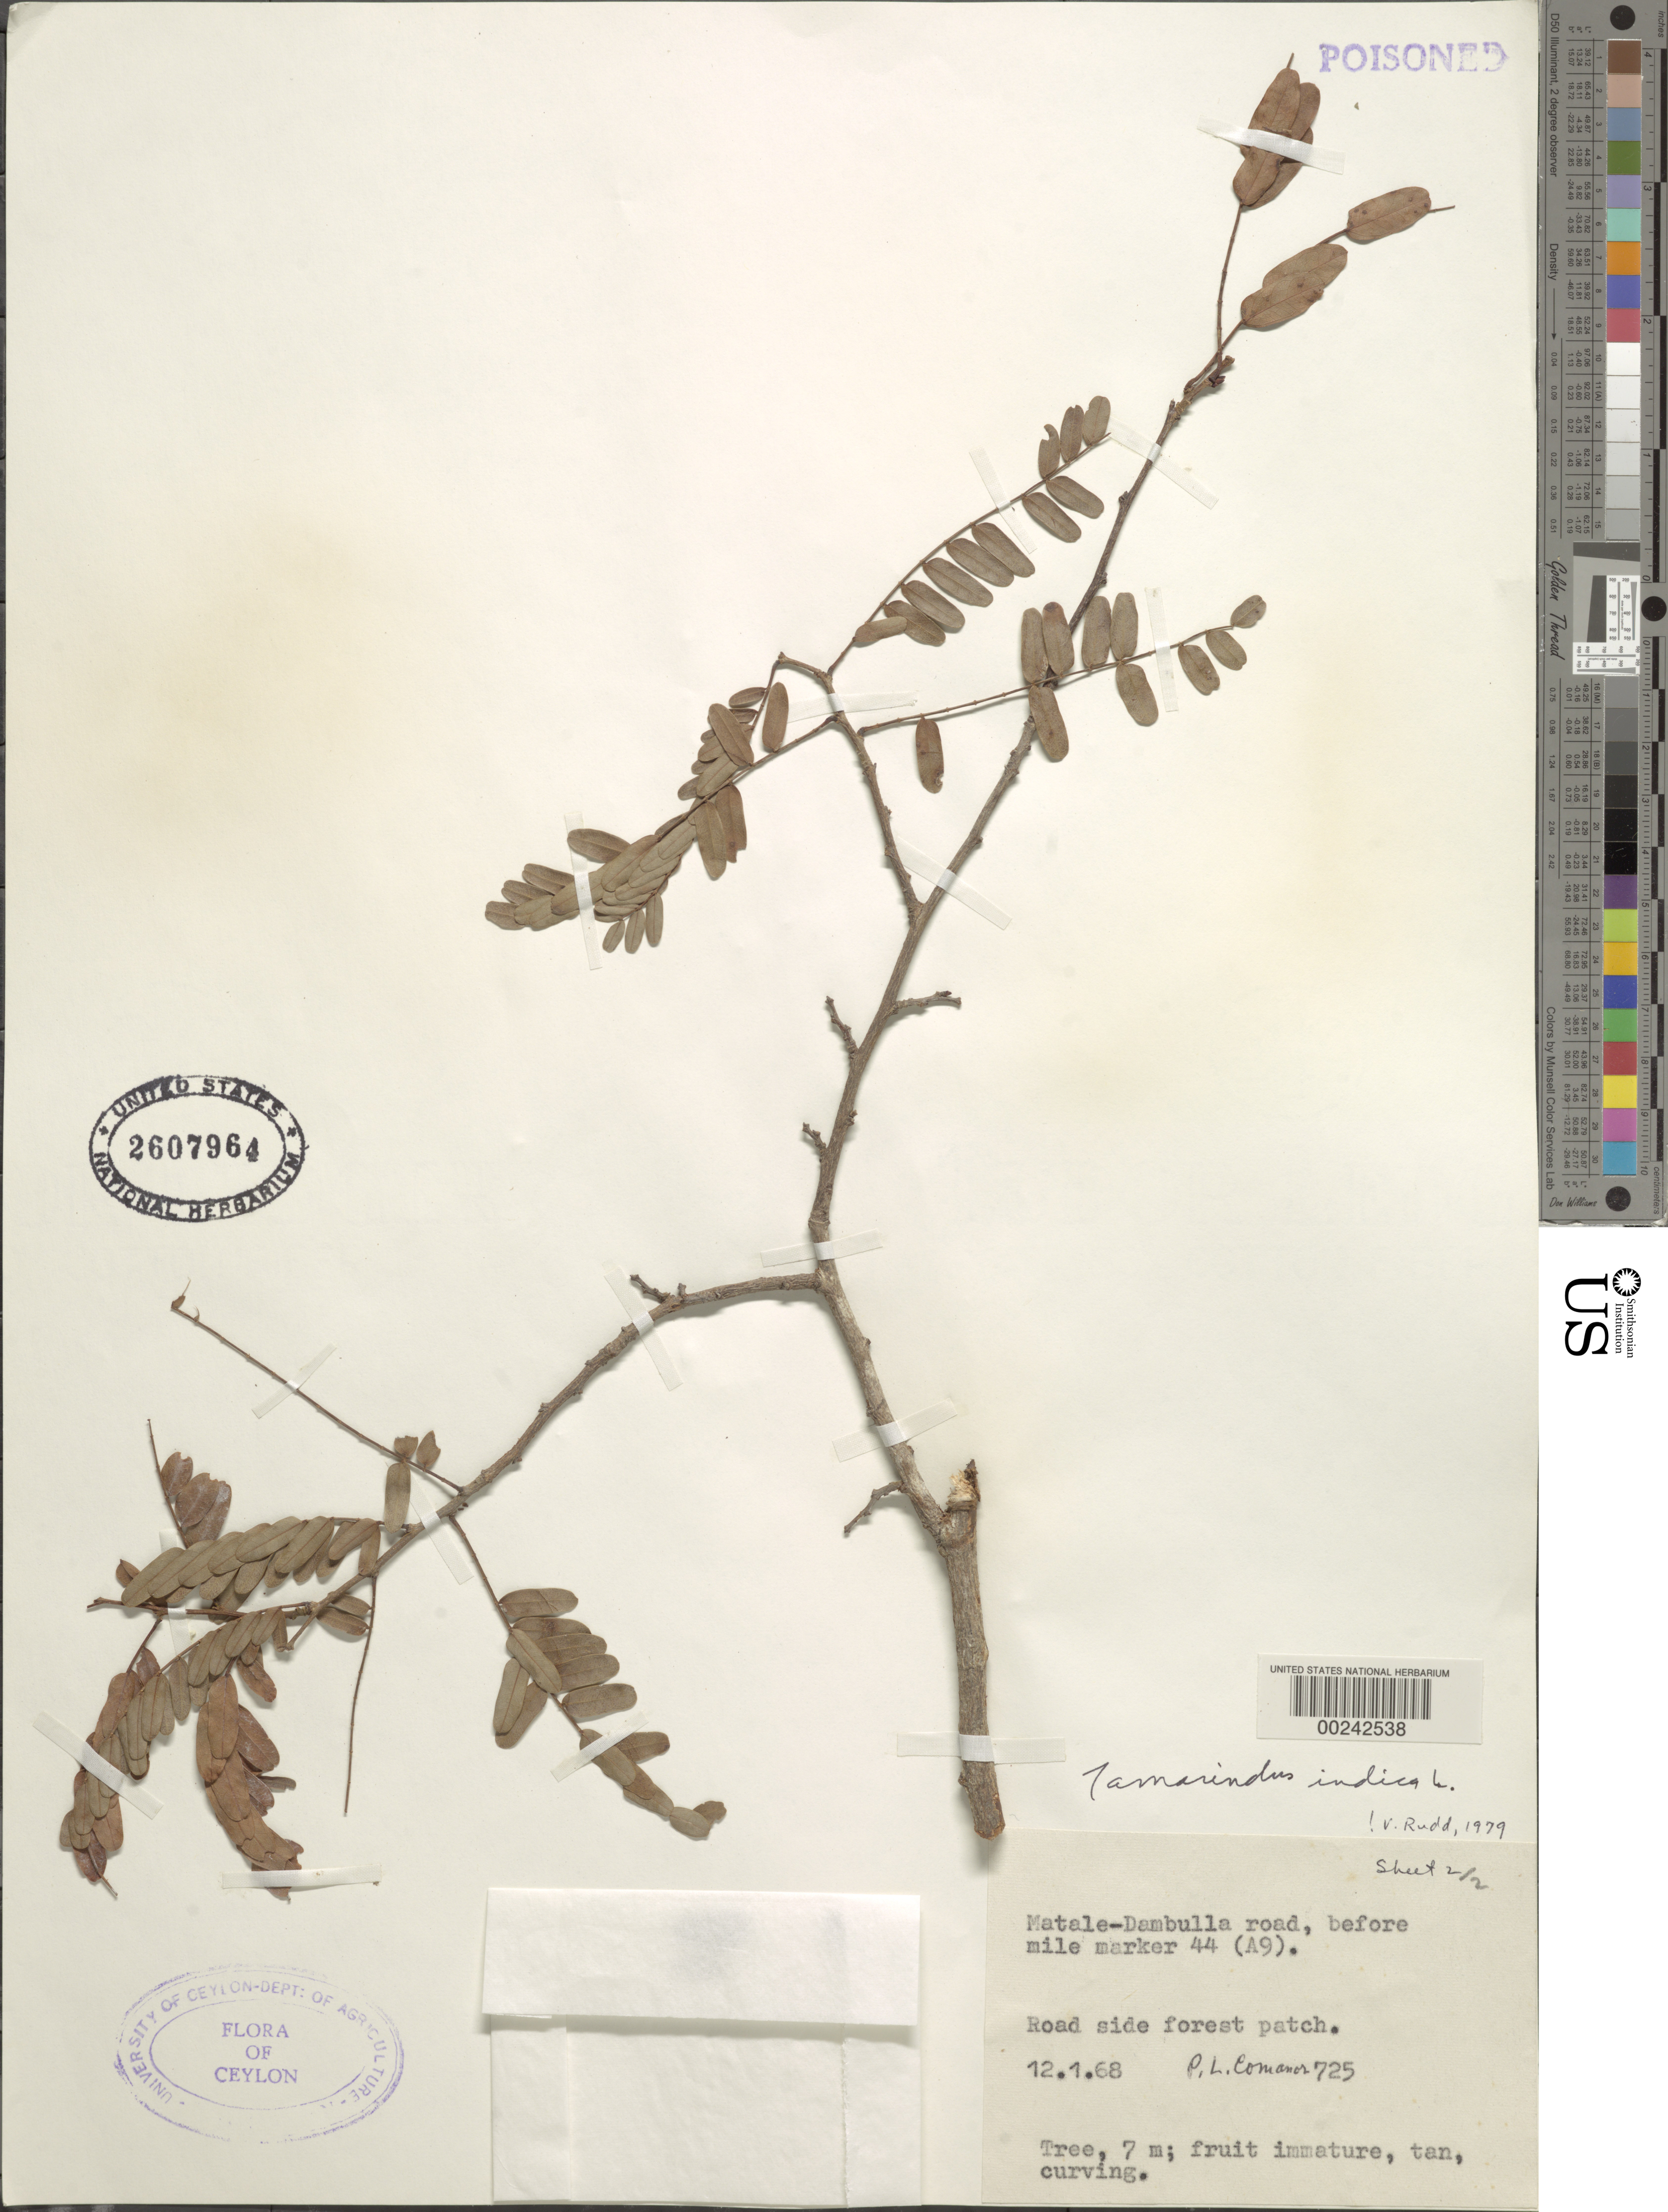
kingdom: Plantae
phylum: Tracheophyta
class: Magnoliopsida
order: Fabales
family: Fabaceae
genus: Tamarindus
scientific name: Tamarindus indica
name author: L.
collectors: P. Comanor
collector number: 725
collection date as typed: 12 Jan 1968 or 01 Dec 1968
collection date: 1968-01-12 or 1968-12-01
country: Sri Lanka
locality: Matale - dambulla road, before mile marker 44 (a9)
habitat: Road side forest patch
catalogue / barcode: US 2607964